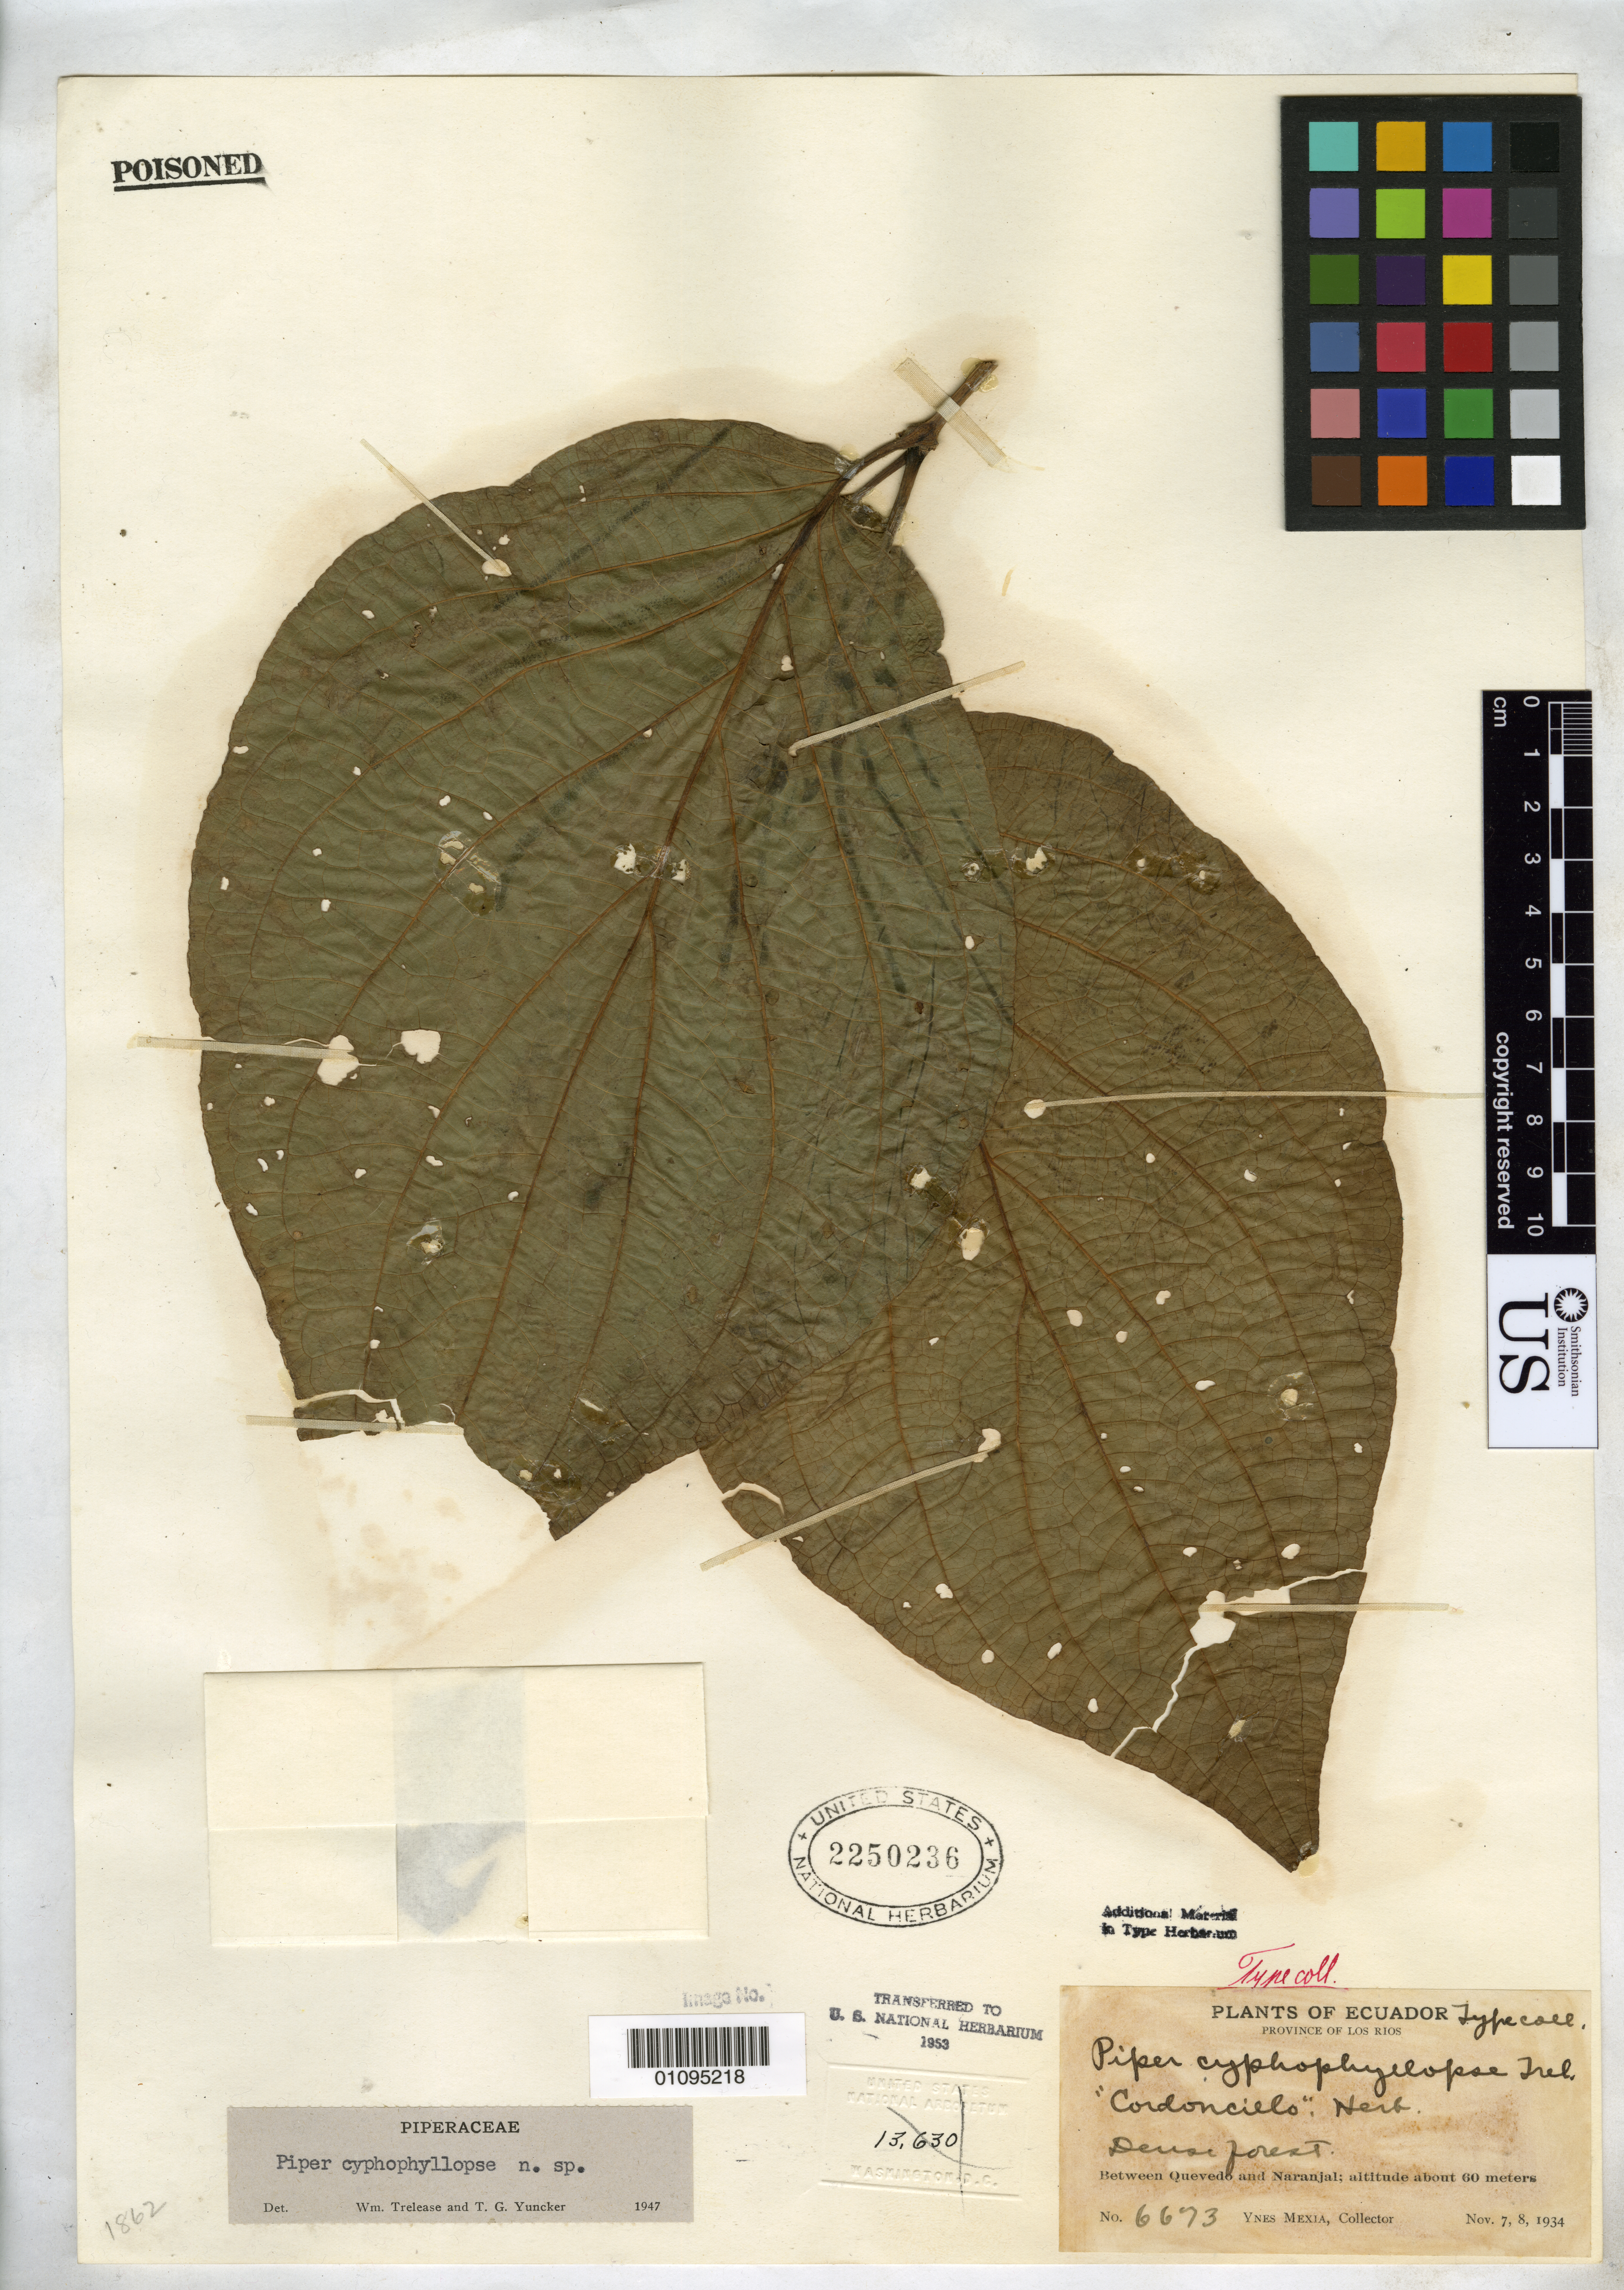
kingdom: Plantae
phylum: Tracheophyta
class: Magnoliopsida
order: Piperales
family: Piperaceae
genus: Piper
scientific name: Piper cyphophyllopse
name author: Trel. & Yunck.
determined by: Trelease, William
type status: Isotype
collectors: Y. Mexia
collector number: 6673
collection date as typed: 07, 08 Nov 1934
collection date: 1934-11-07,1934-11-08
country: Ecuador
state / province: Los Ríos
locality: Between Quevedo and Naranjal.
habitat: Dense forest.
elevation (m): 60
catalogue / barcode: US 2250236